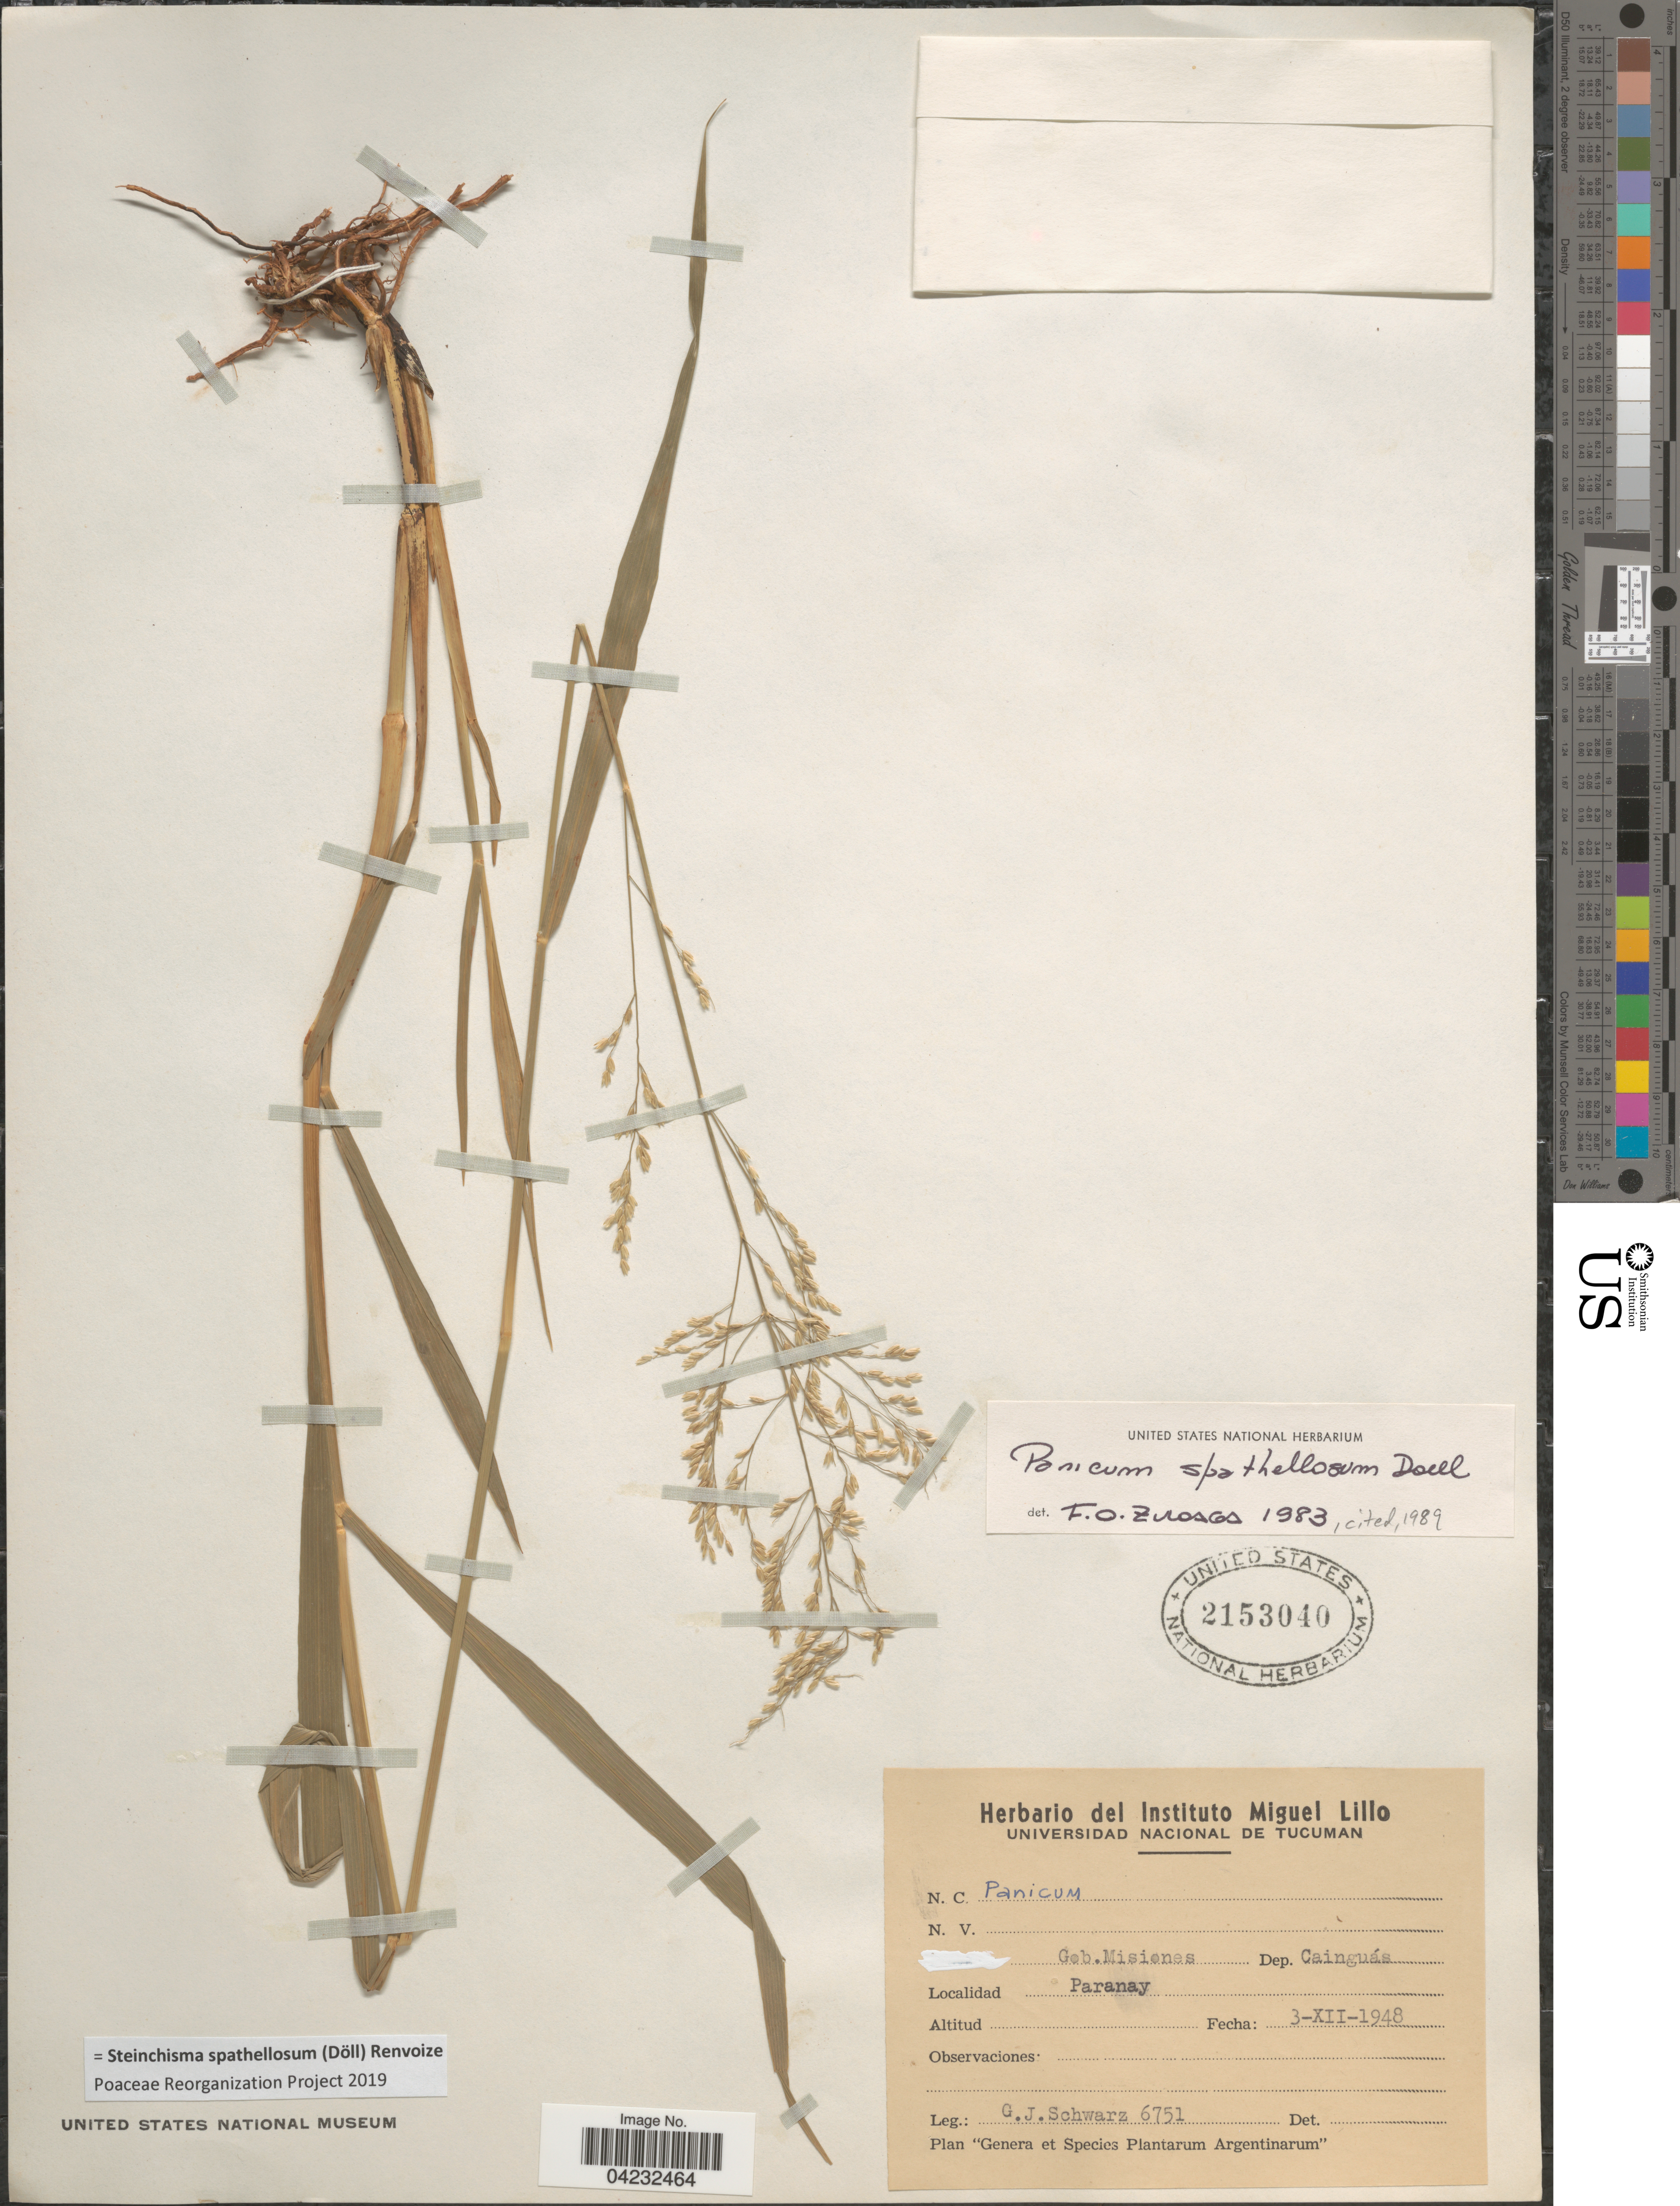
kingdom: Plantae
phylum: Tracheophyta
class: Liliopsida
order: Poales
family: Poaceae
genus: Steinchisma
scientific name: Steinchisma spathellosum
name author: (Döll) Renvoize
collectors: G. J. Schwarz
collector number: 6751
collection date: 1948-12-03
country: Argentina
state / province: Misiones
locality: Gob. Misiones. Dep. Cainguás. Paranay.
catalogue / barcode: US 2153040